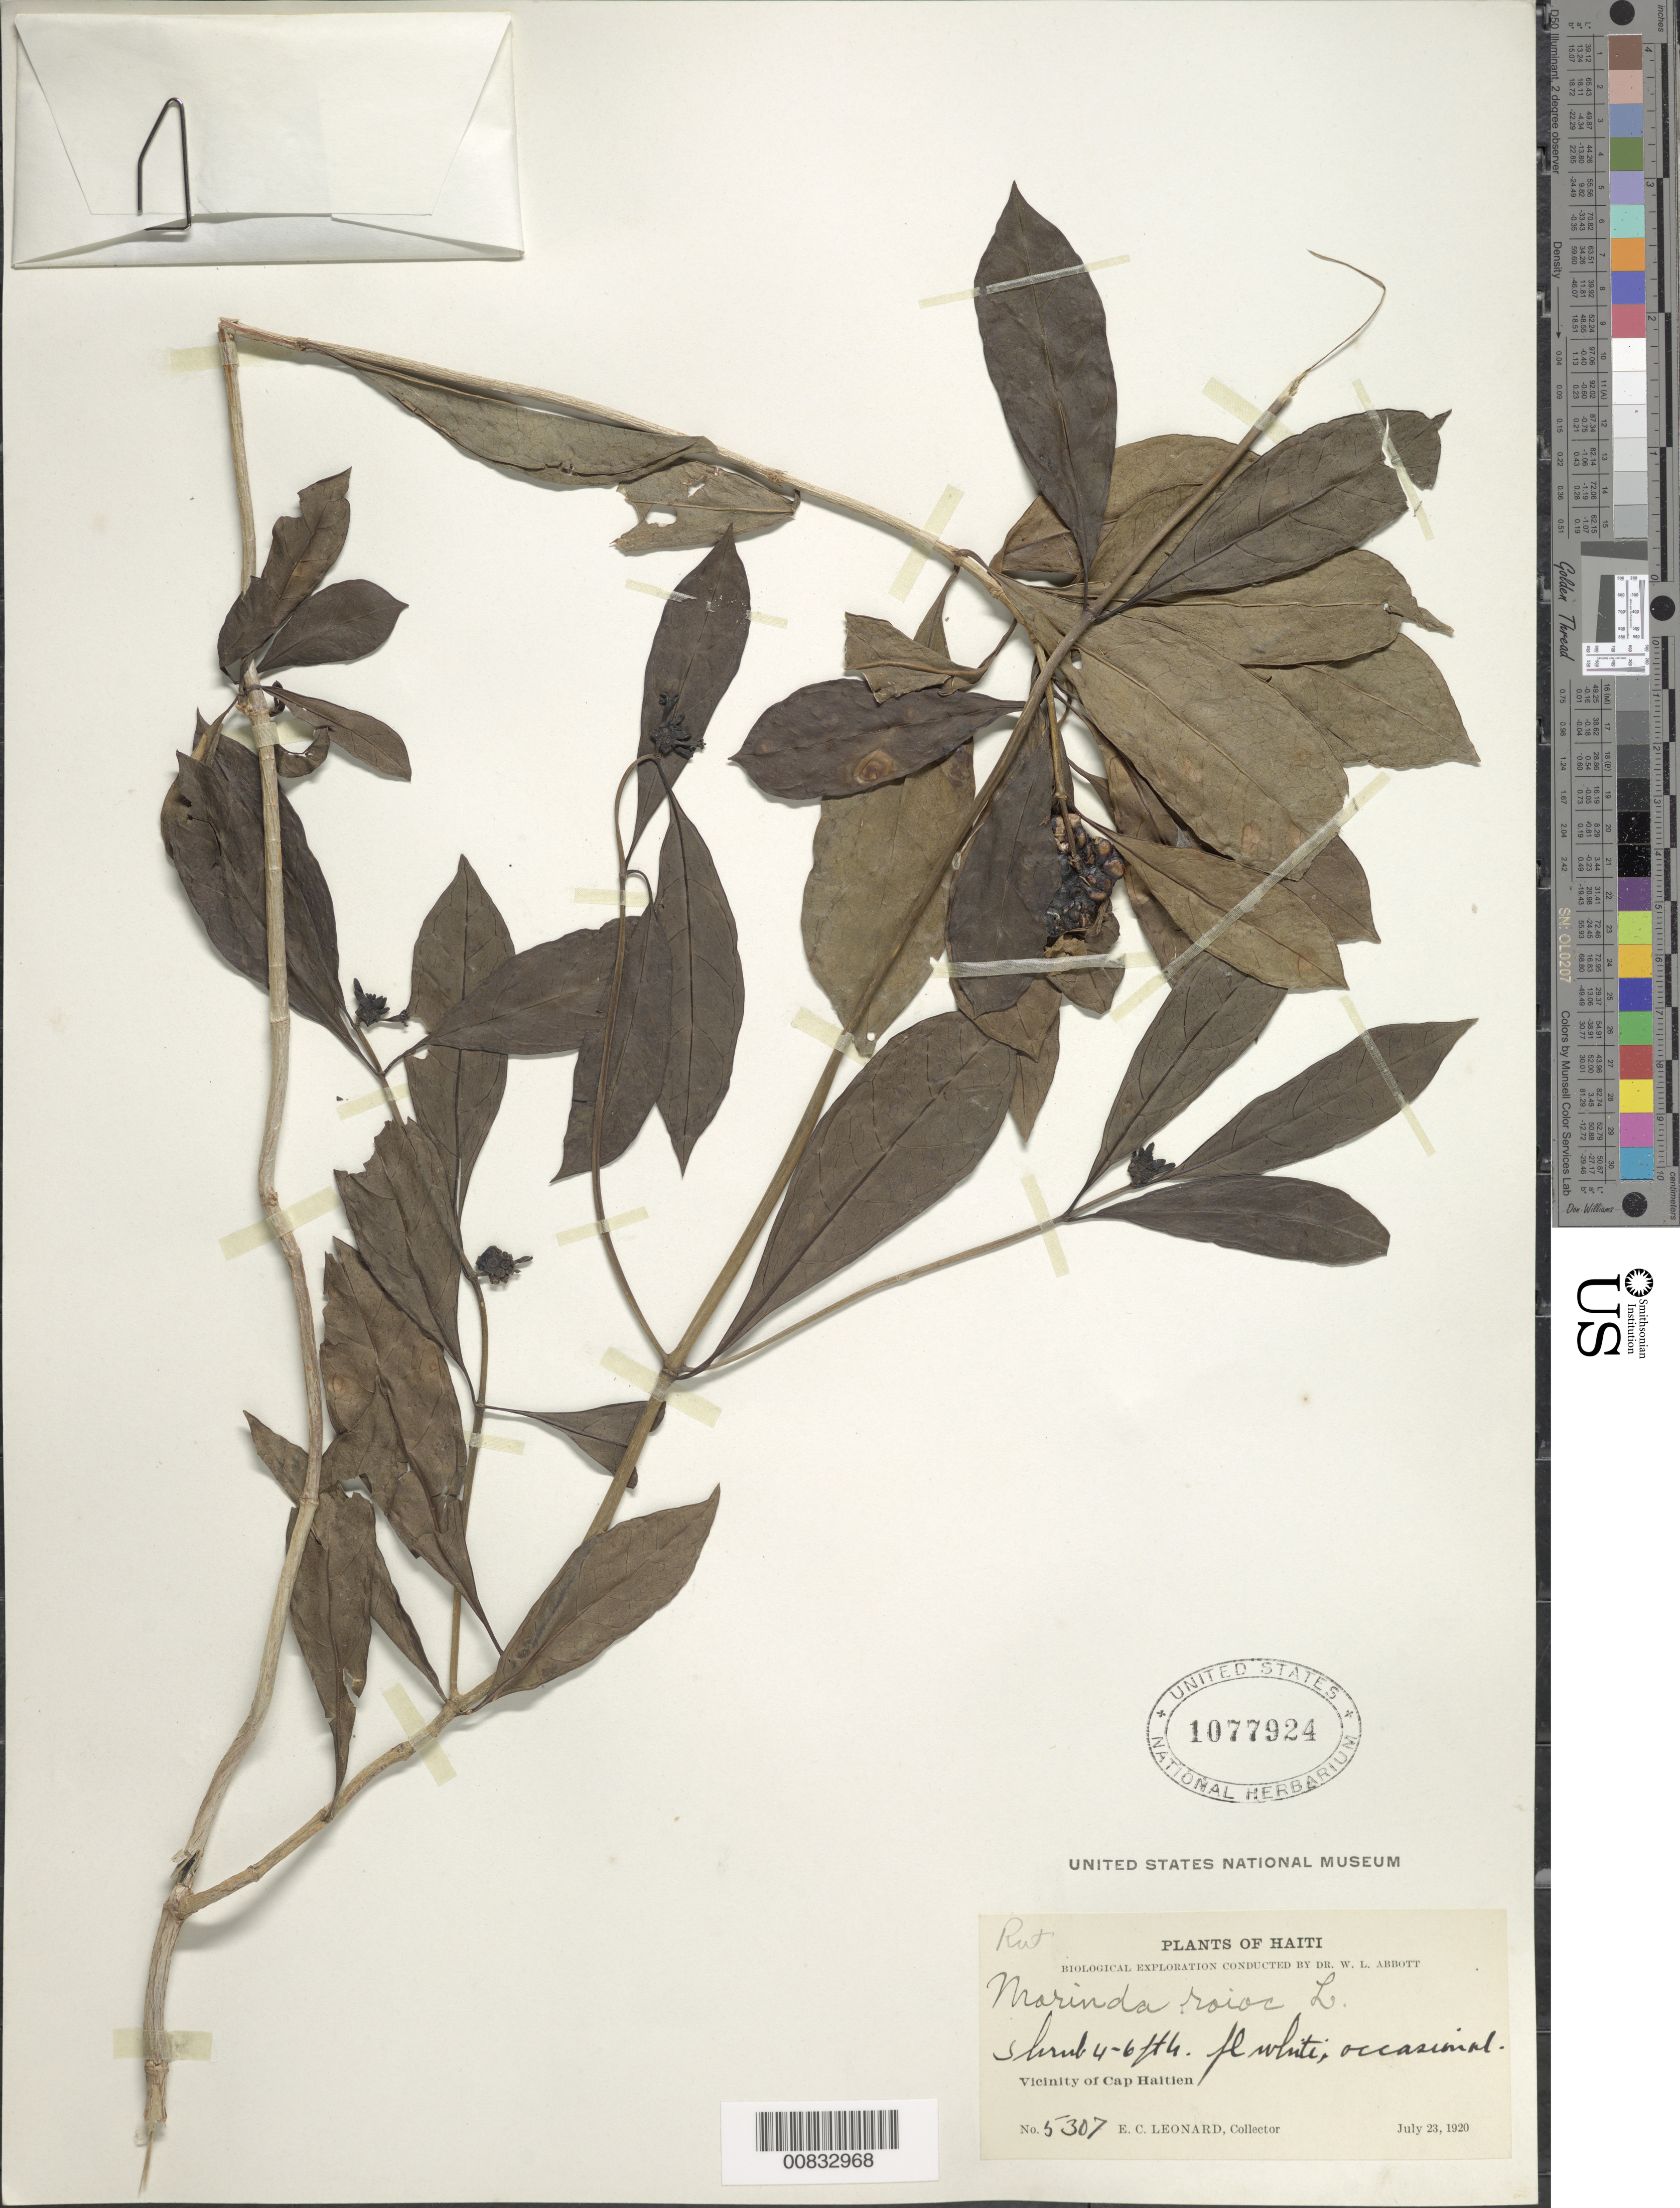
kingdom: Plantae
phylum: Tracheophyta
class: Magnoliopsida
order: Gentianales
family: Rubiaceae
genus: Morinda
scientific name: Morinda royoc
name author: L.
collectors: E. C. Leonard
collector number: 5307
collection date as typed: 23 Jul 1920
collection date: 1920-07-23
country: Haiti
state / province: Nord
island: Hispaniola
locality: Vicinity of Cap Haitien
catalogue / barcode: US 1077924